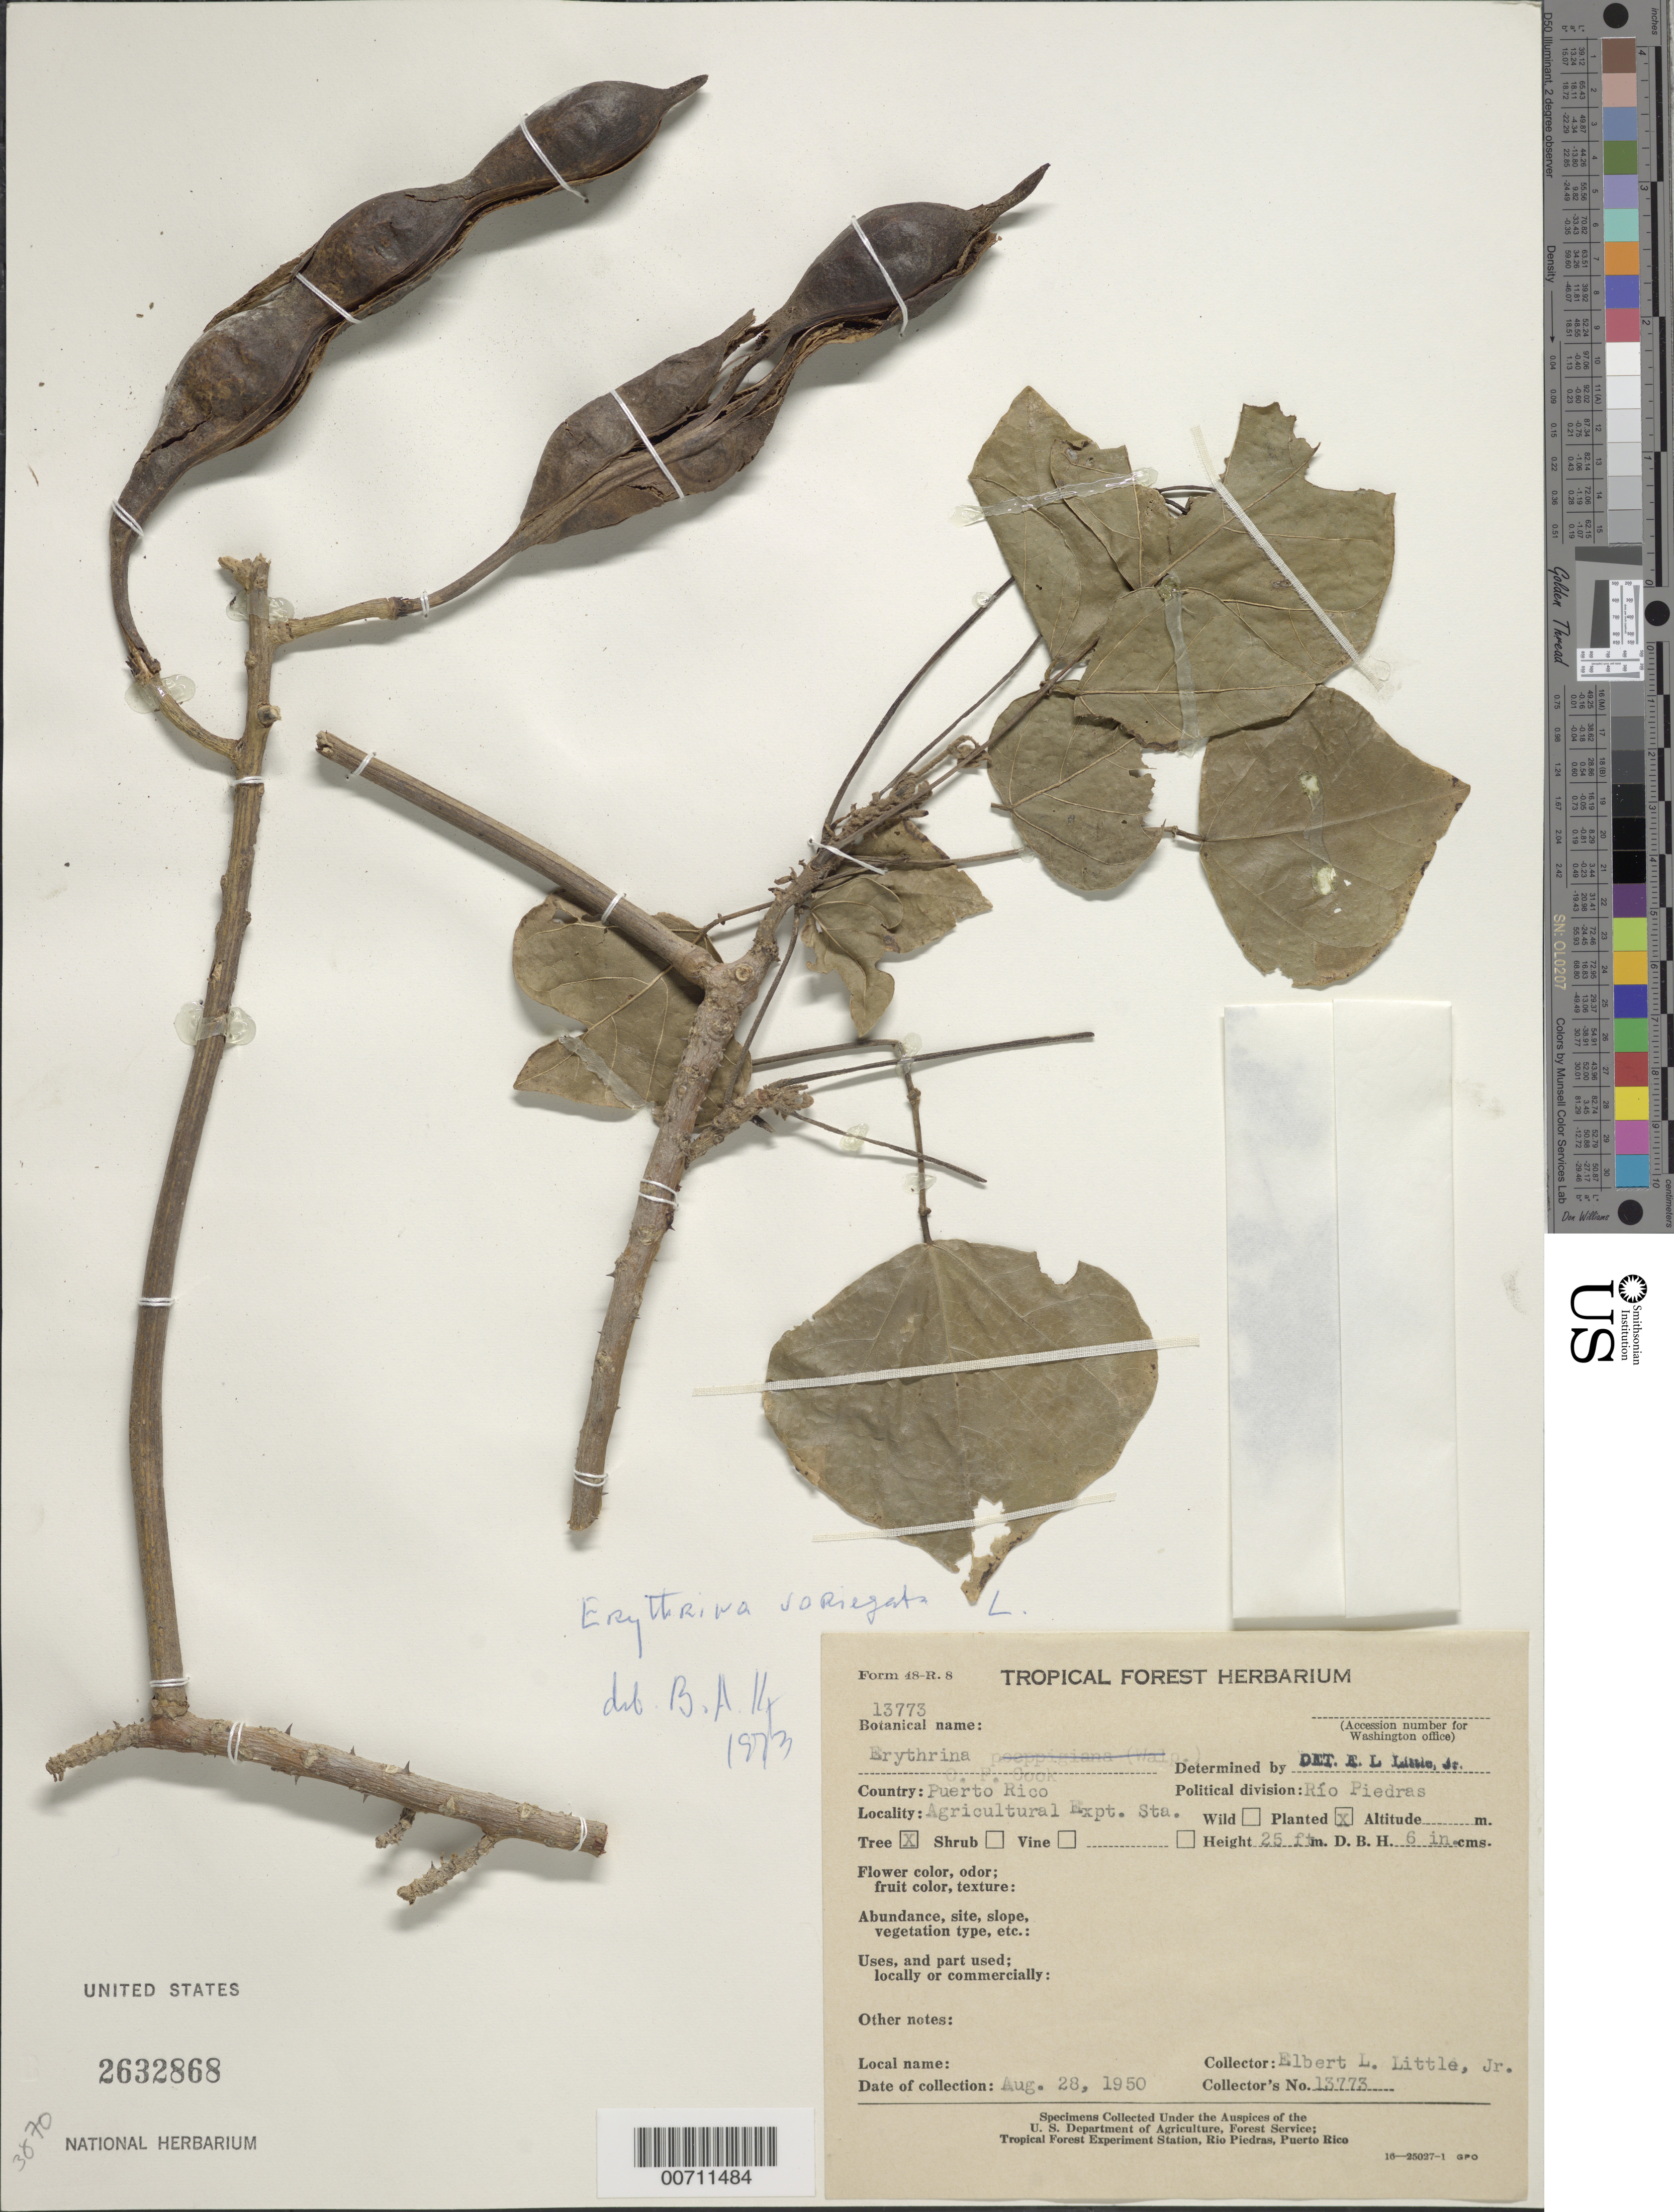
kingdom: Plantae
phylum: Tracheophyta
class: Magnoliopsida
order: Fabales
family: Fabaceae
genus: Erythrina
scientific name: Erythrina velutina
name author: Willd.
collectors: E. L. Little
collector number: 13773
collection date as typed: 28 Aug 1950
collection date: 1950-08-28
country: Puerto Rico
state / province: Rio Piedras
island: Greater Antilles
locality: Agricultural Exp. Station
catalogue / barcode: US 2632868